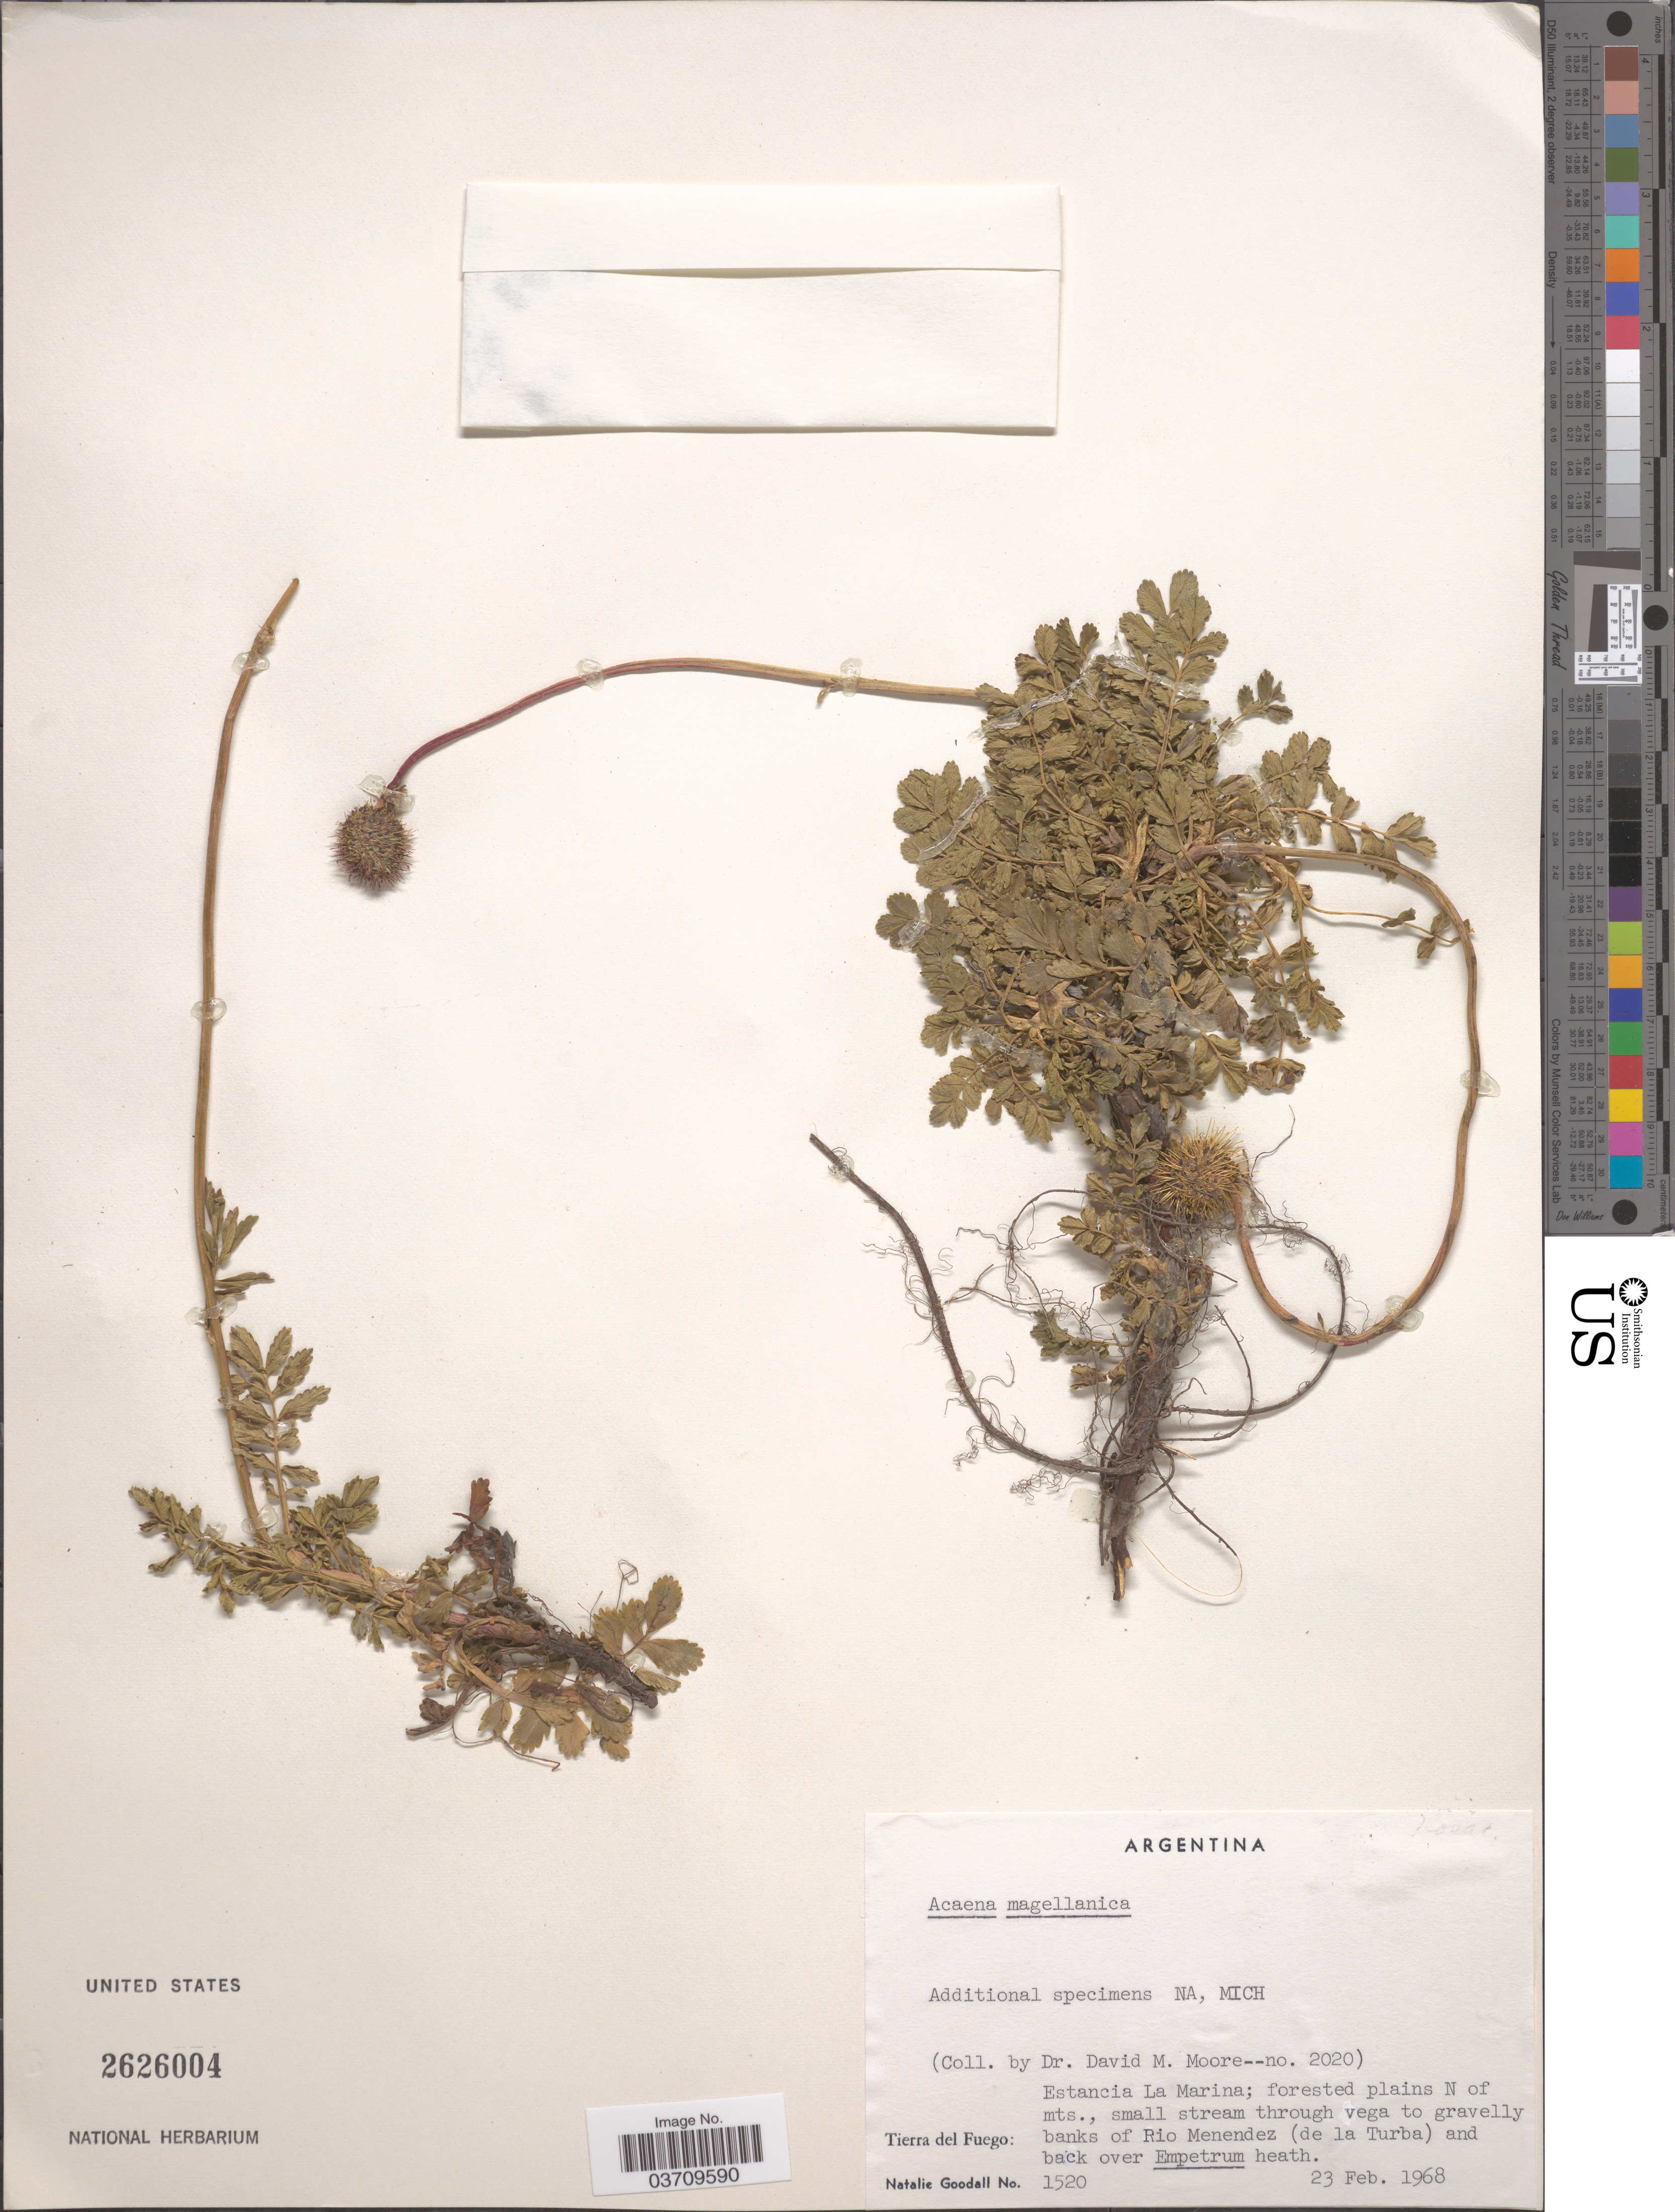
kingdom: Plantae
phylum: Tracheophyta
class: Magnoliopsida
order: Rosales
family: Rosaceae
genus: Acaena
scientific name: Acaena magellanica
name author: Vahl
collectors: D. Moore & N. Goodall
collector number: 2020/1520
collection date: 1968-02-23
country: Argentina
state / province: Tierra del Fuego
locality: Estancia La Marina; forested plains N of mts., small stream through vega to gravelly banks of Rio Menendez (de la Turba) and back over Empetrum heath.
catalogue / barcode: US 2626004